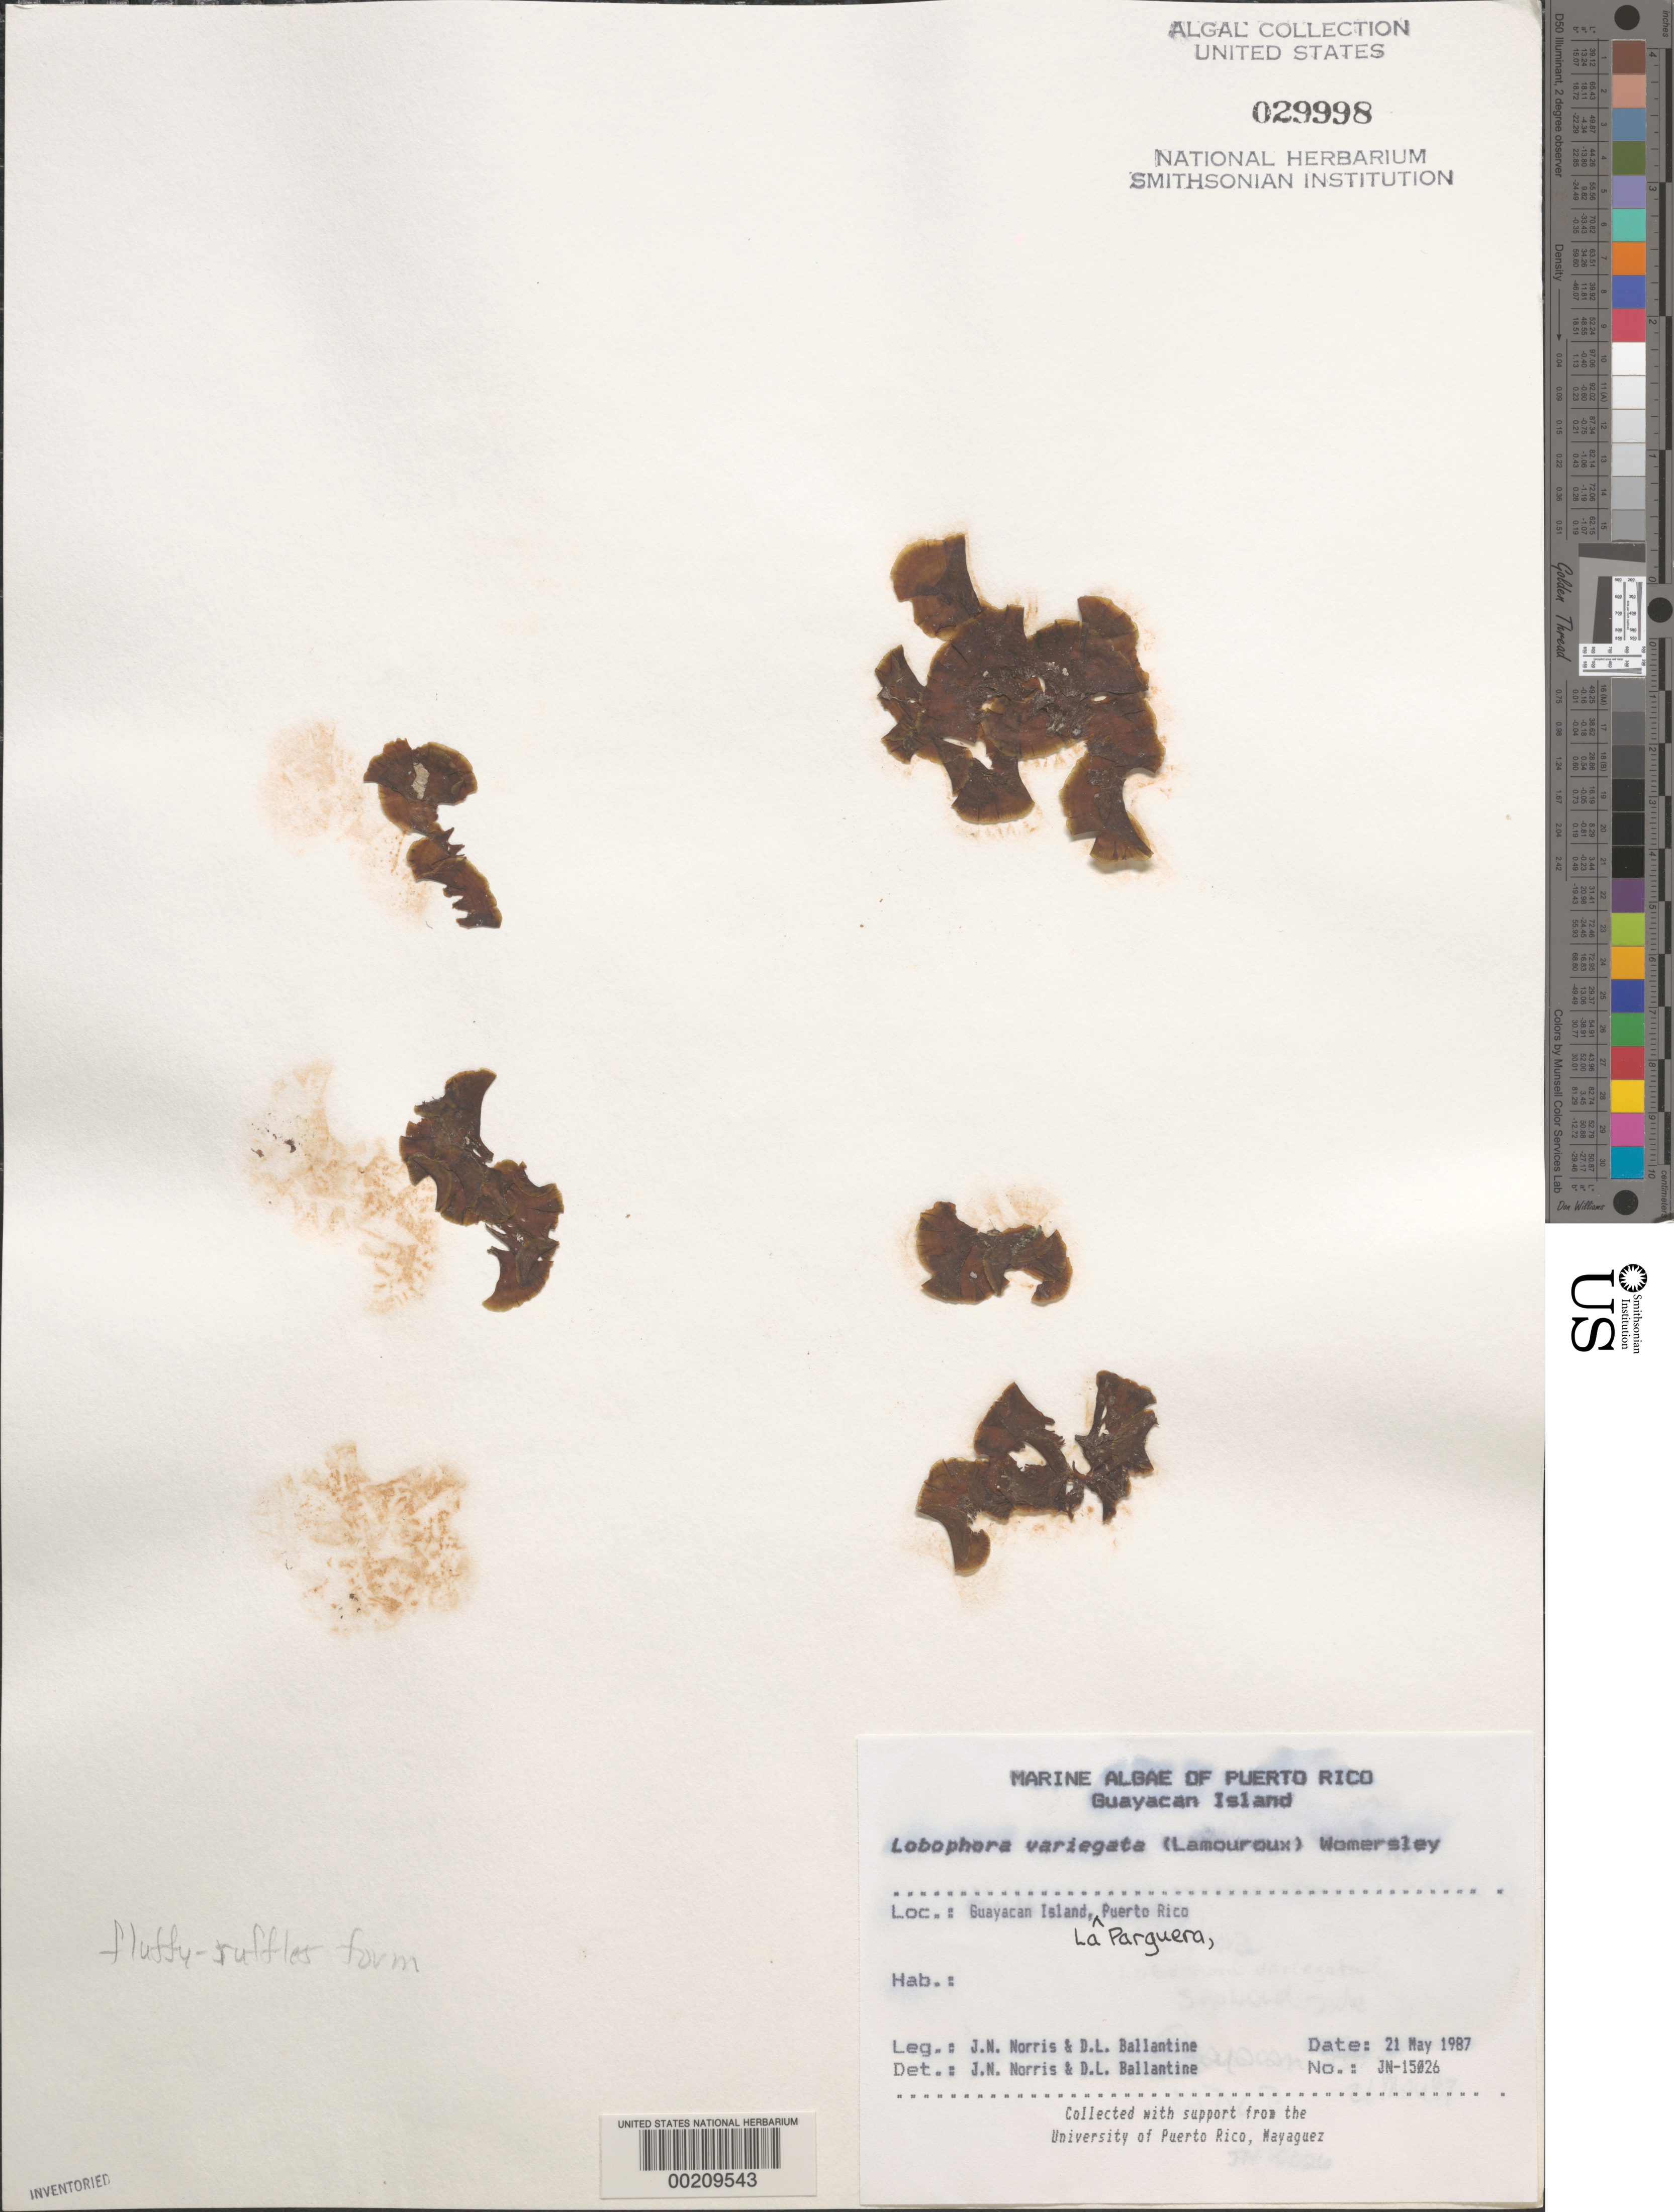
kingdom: Chromista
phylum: Ochrophyta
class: Phaeophyceae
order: Dictyotales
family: Dictyotaceae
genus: Lobophora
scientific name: Lobophora variegata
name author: (J.V.Lamouroux) Womersley & E.C. Oliveira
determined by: Norris, J. N.; Ballantine, D. L.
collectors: J. N. Norris & D.L. Ballantine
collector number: JN-15026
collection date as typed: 21 May 1987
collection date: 1987-05-21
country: Puerto Rico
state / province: Lajas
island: Guayacan Island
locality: La Parguera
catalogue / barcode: US 29998